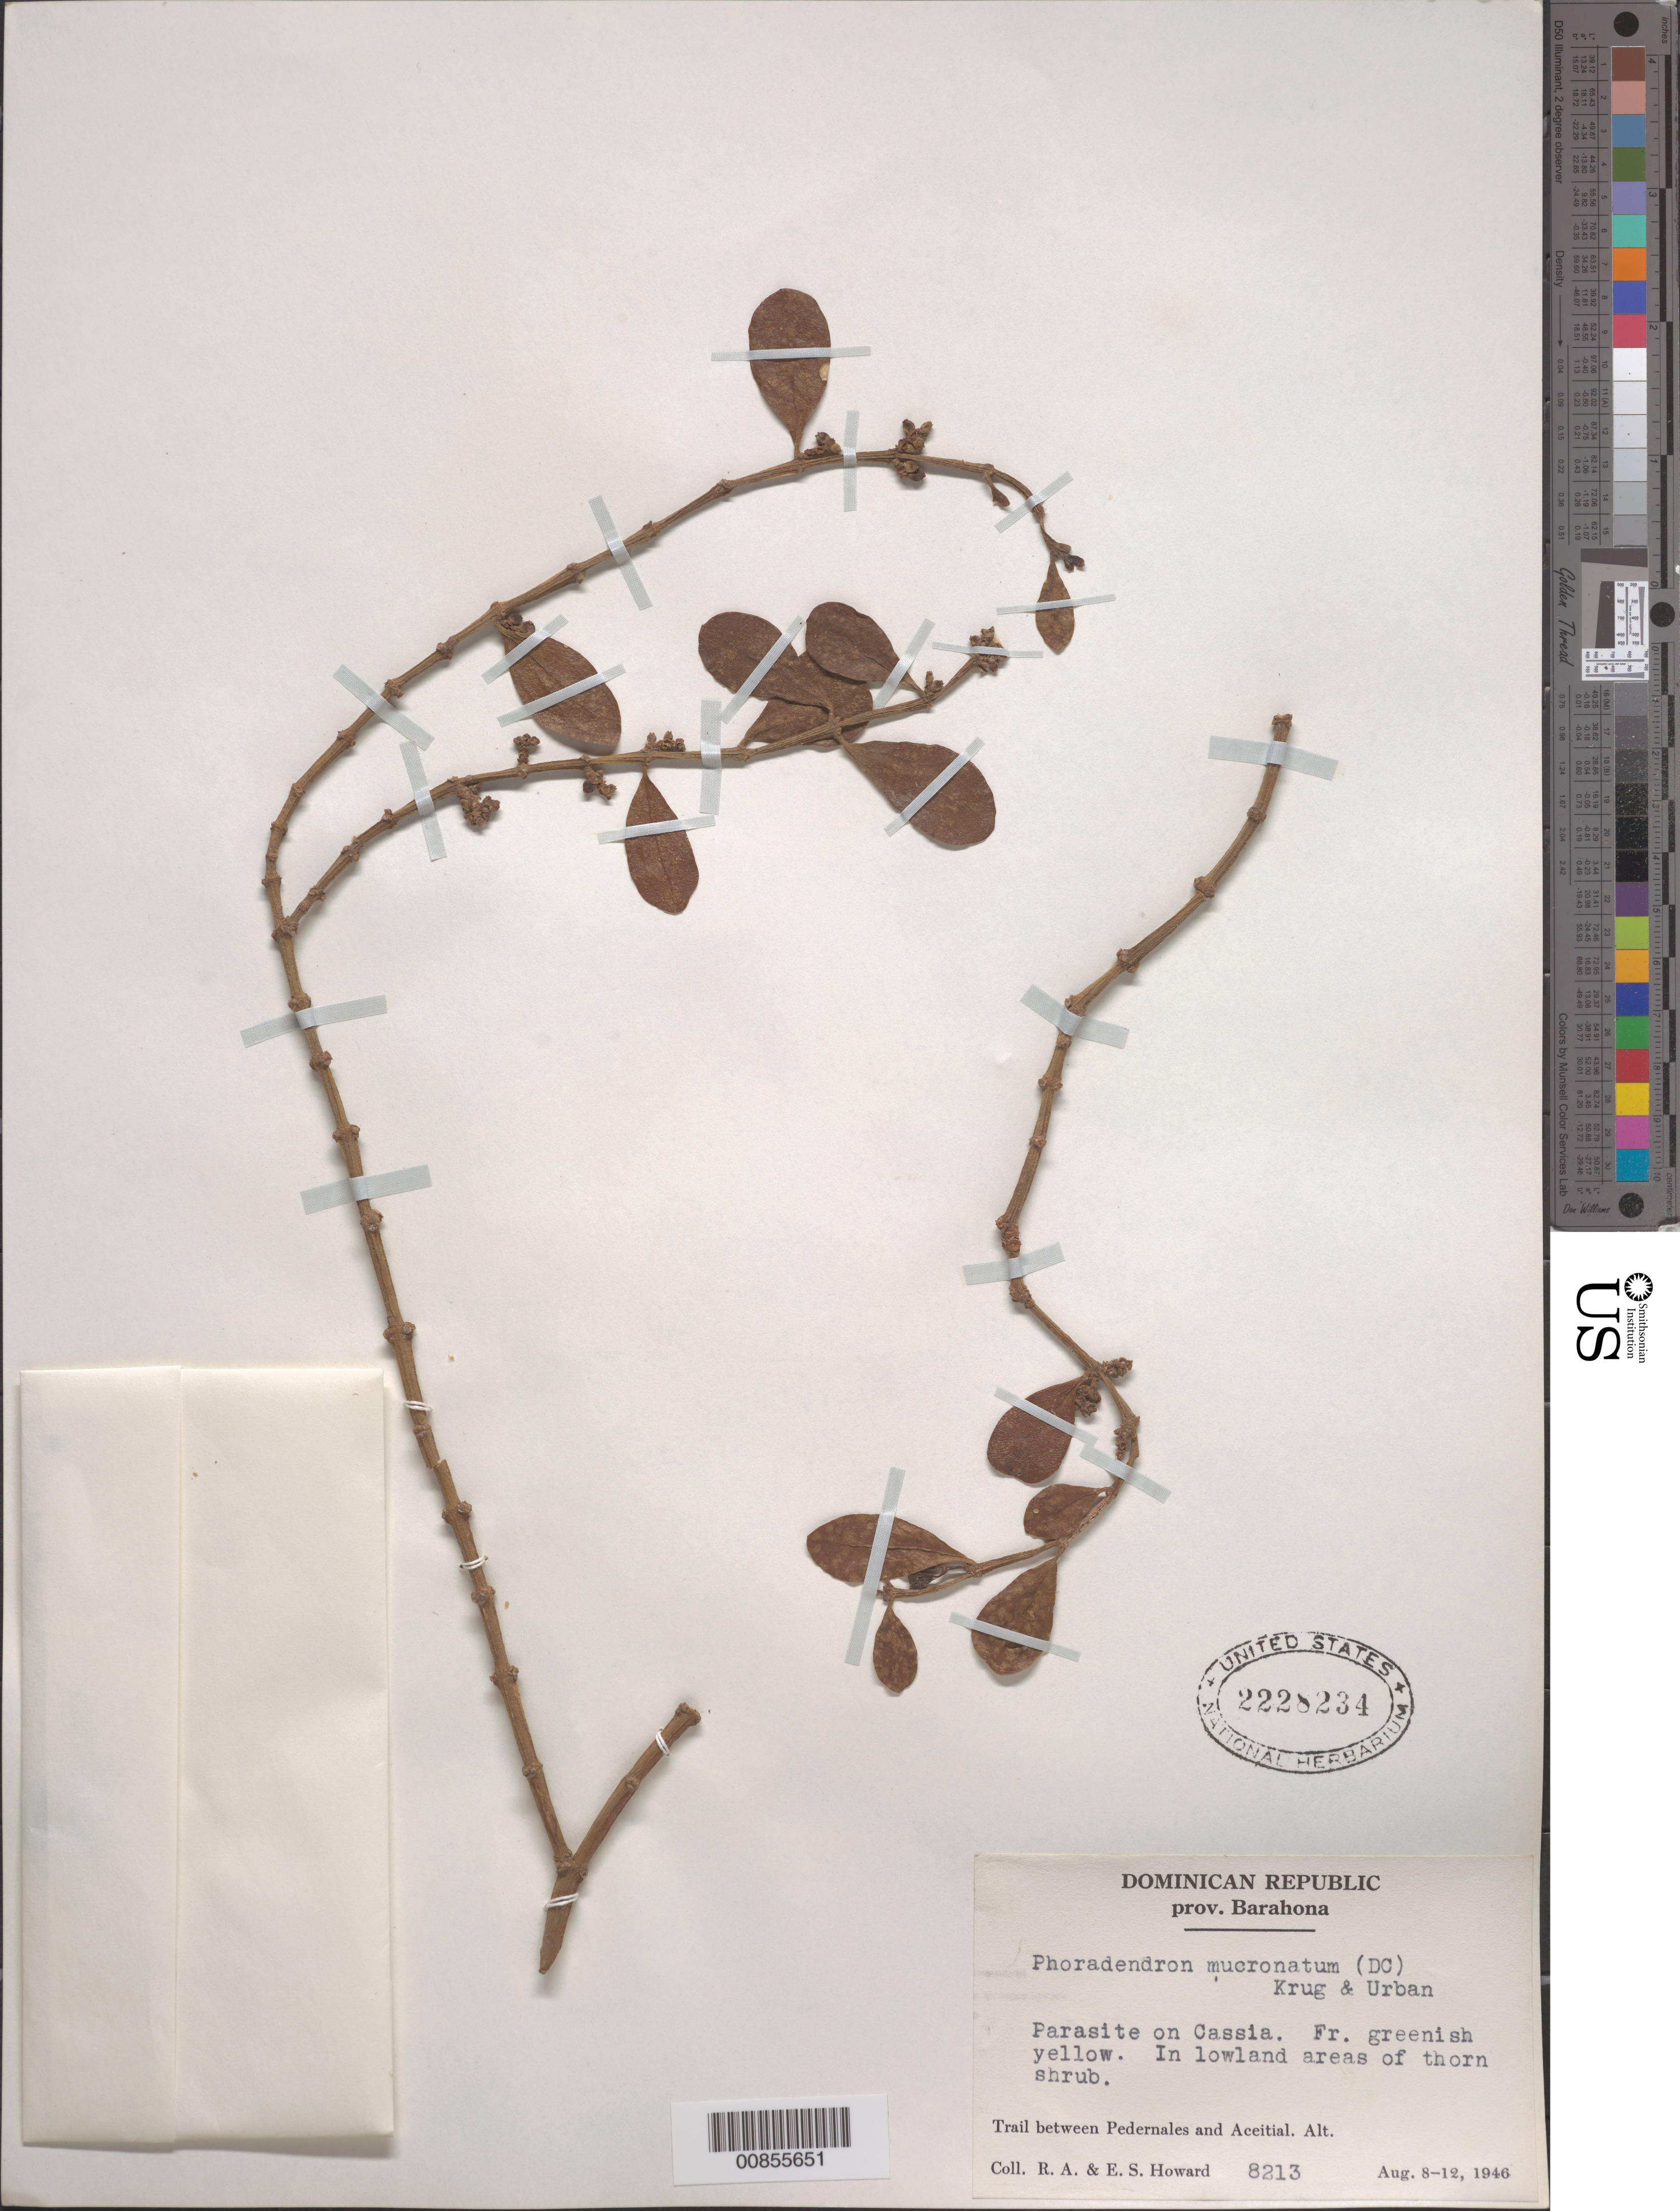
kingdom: Plantae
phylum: Tracheophyta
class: Magnoliopsida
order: Santalales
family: Viscaceae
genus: Phoradendron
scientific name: Phoradendron mucronatum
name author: (DC.) Krug & Urb.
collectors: R. A. Howard & E. S. Howard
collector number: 8213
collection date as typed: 08 Aug 1946 to 12 Aug 1946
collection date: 1946-08-08/1946-08-12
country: Dominican Republic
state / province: Barahona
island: Hispaniola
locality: Trail between Pedernales and Aceitial.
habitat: On Cassia. In lowland areas of thorn shrub.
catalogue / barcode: US 2228234